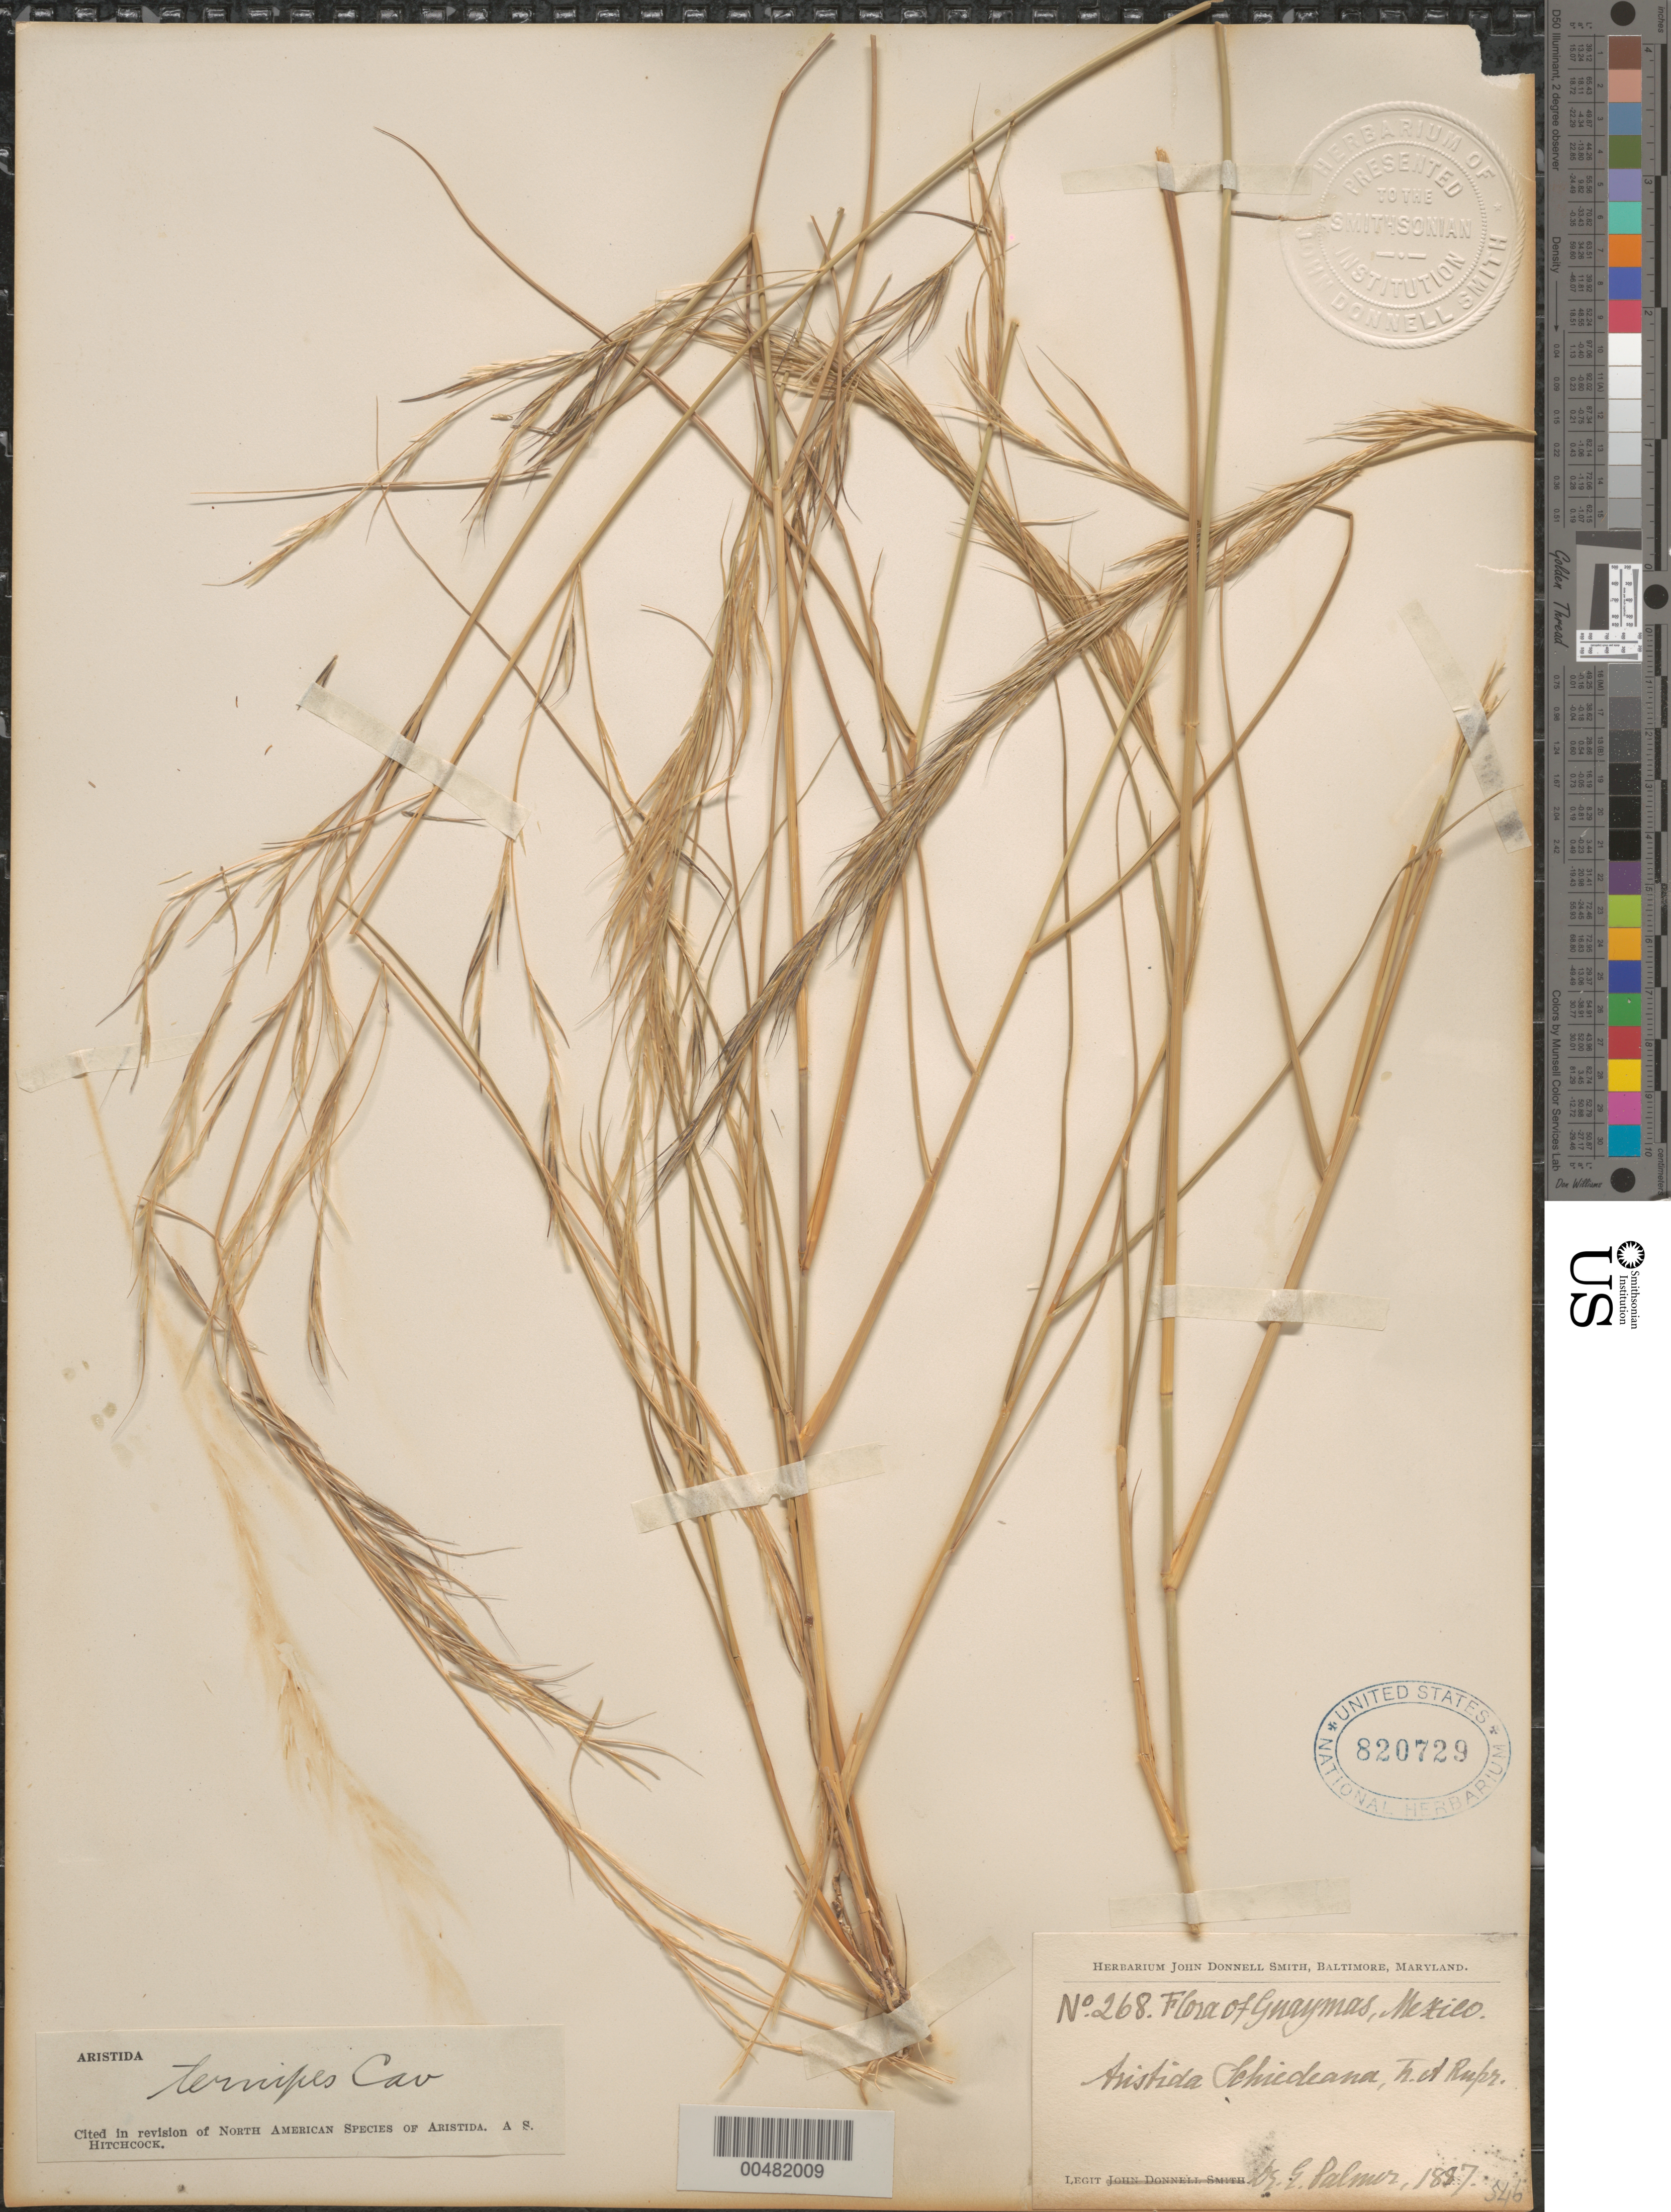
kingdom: Plantae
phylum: Tracheophyta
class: Liliopsida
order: Poales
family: Poaceae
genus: Aristida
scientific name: Aristida ternipes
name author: Cav.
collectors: E. Palmer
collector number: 268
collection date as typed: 1887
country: Mexico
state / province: Sonora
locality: Guaymas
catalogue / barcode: US 820729